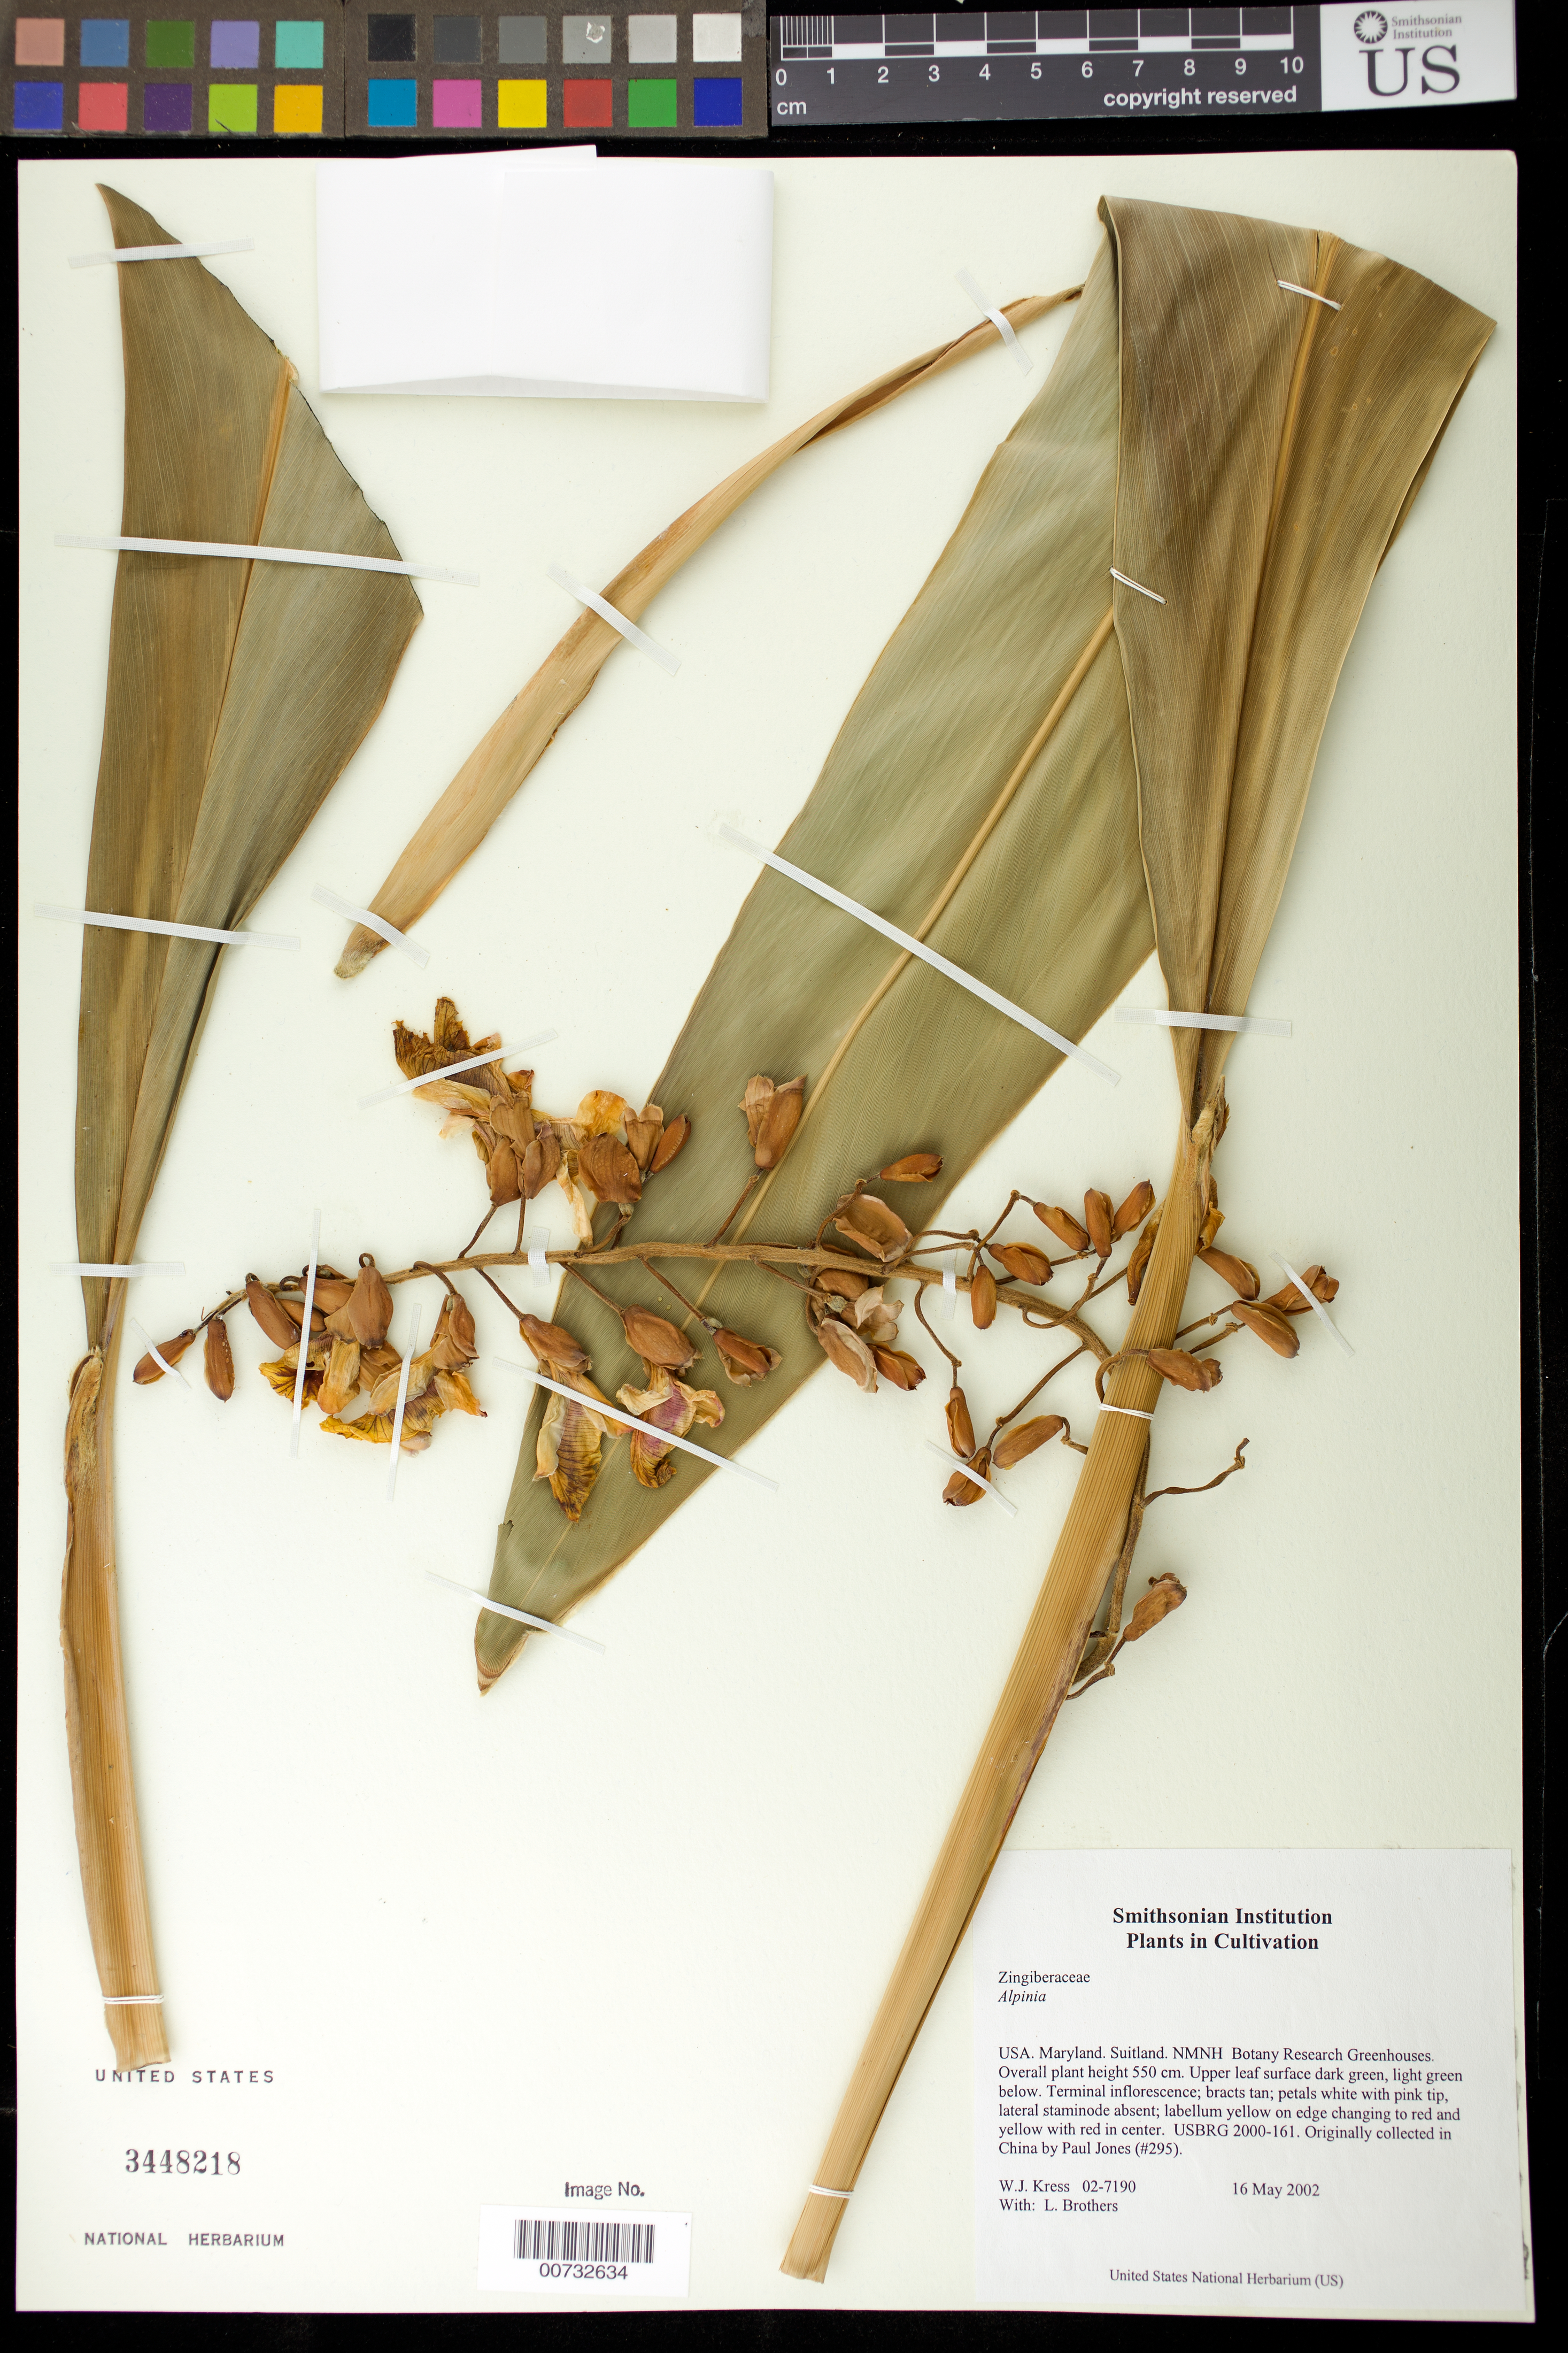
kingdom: Plantae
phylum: Tracheophyta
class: Liliopsida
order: Zingiberales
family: Zingiberaceae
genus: Alpinia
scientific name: Alpinia sp.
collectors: W. J. Kress & L. E. Brothers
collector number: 02-7190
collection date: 2002-05-16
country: United States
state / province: Maryland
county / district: Prince George's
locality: NMNH Botany Research Greenhouses. Suitland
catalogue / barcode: US 3448218